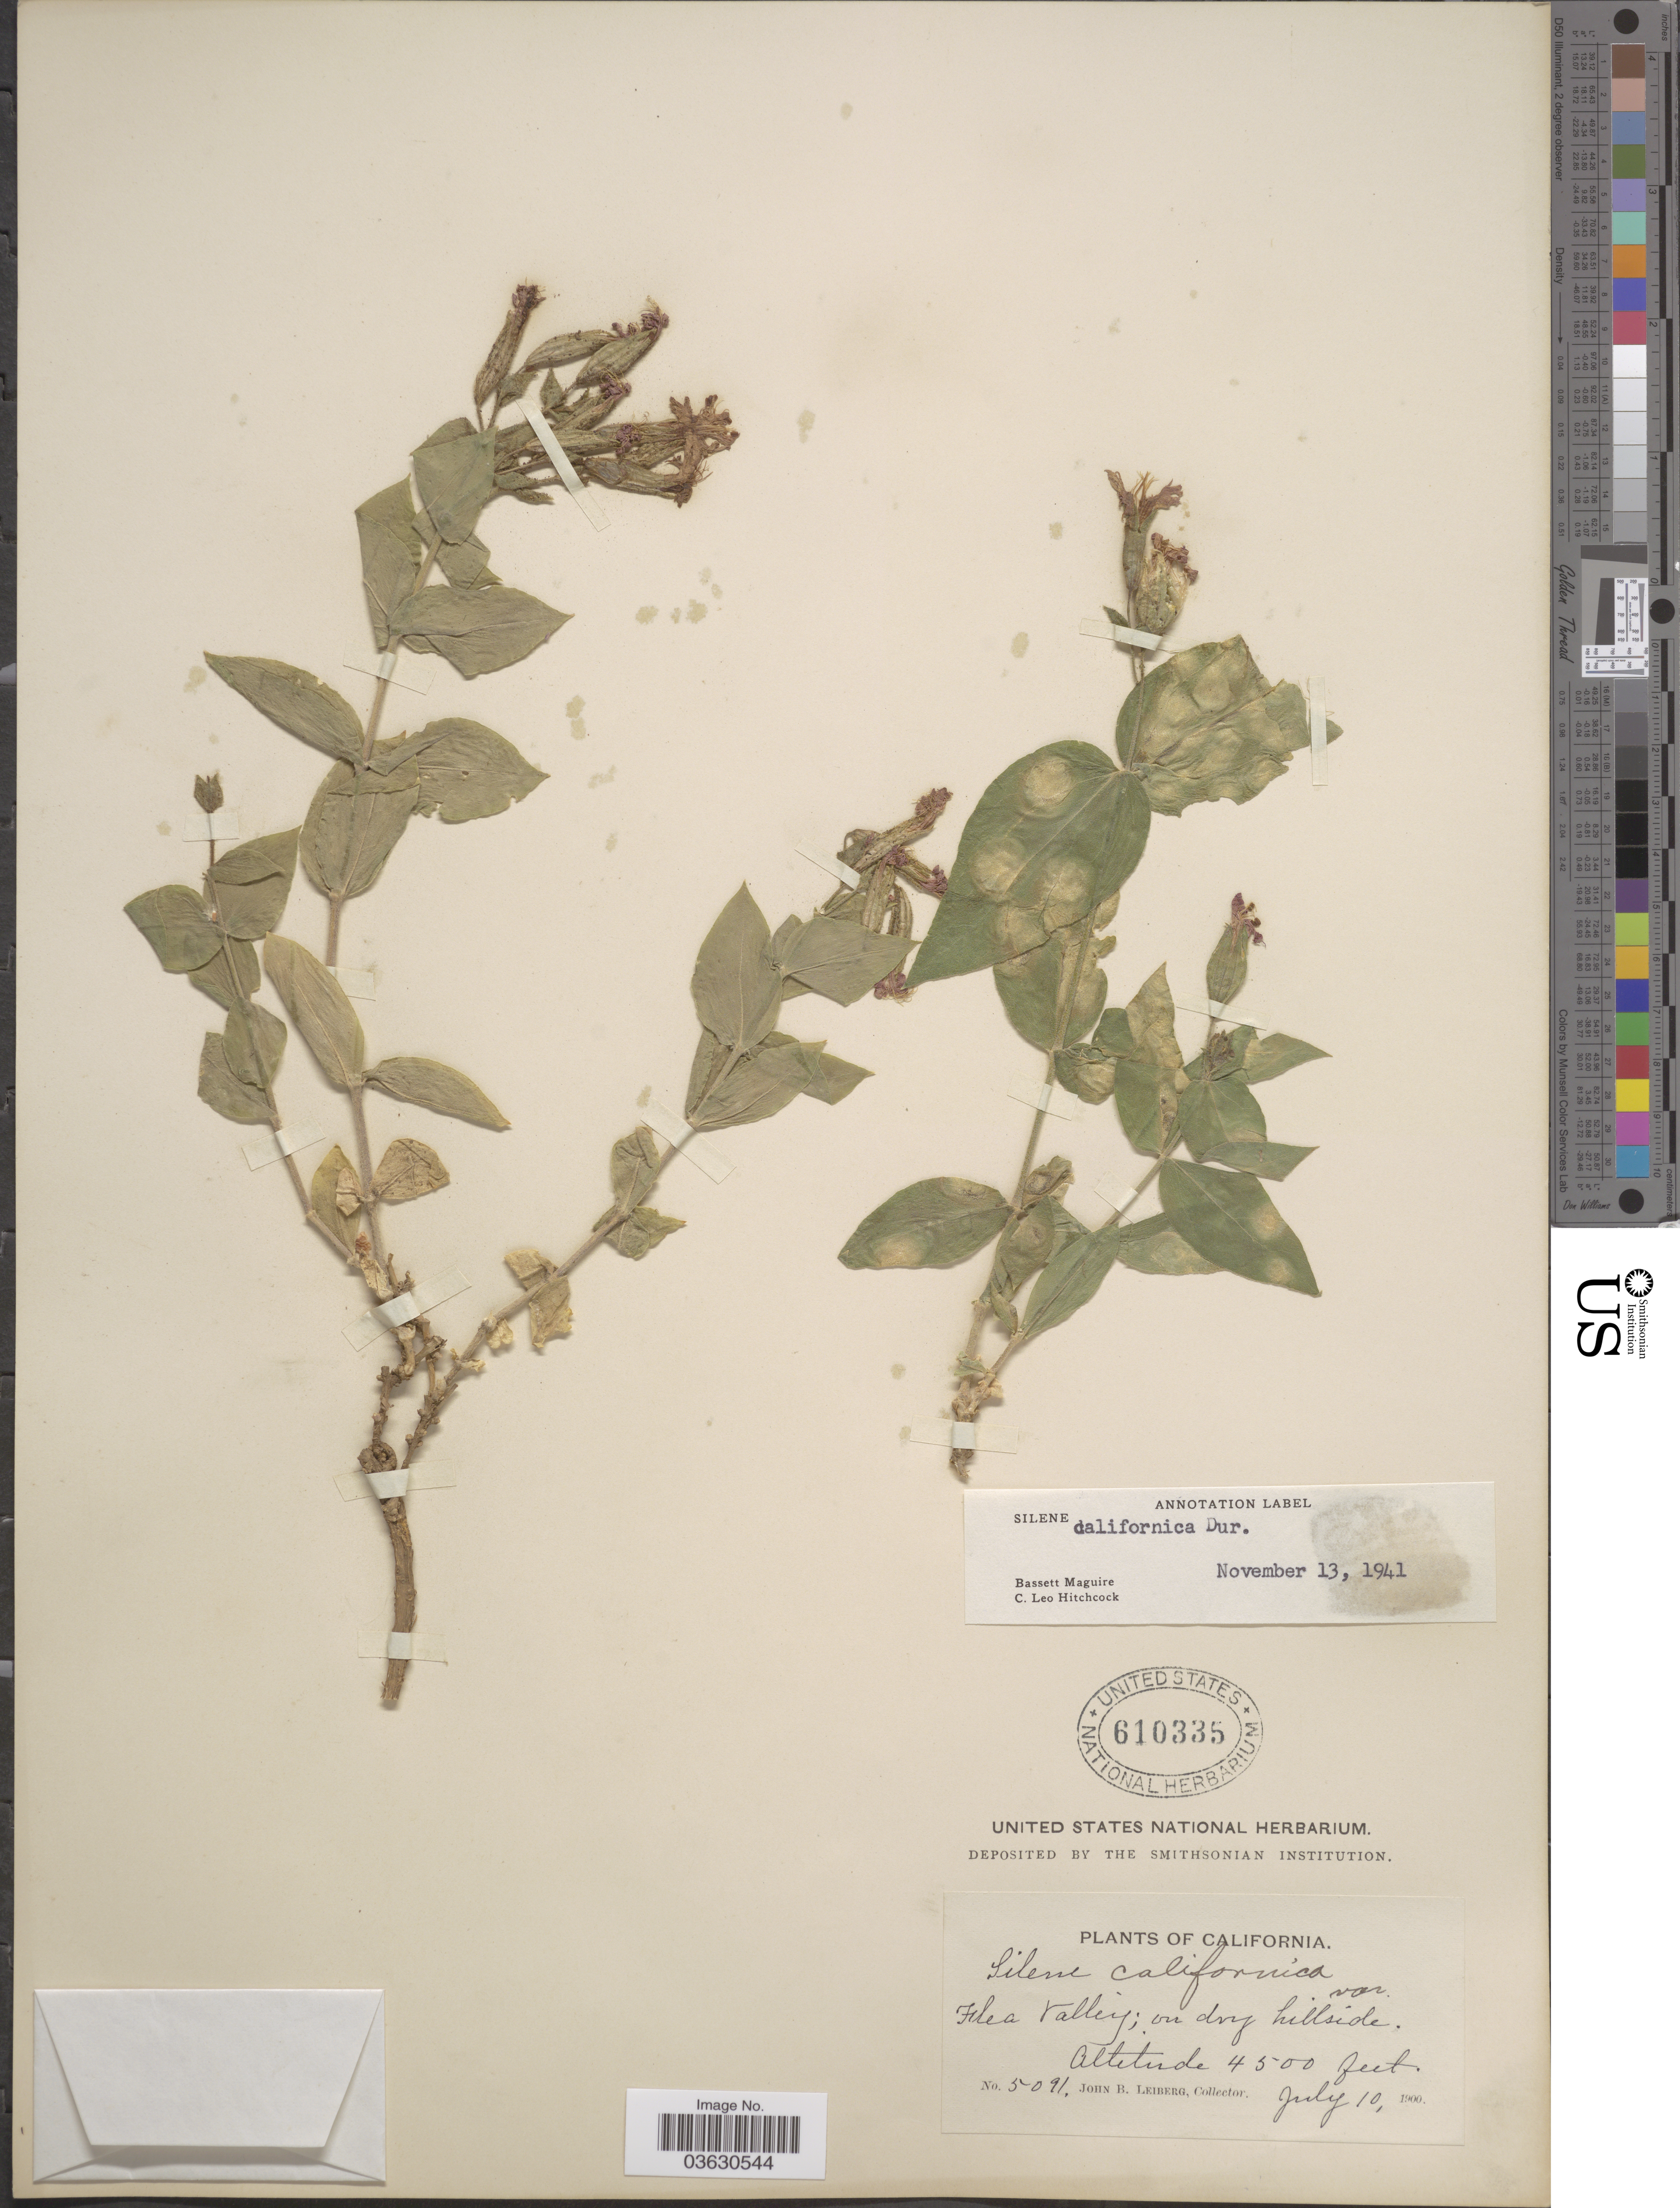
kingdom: Plantae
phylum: Tracheophyta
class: Magnoliopsida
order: Caryophyllales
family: Caryophyllaceae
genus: Silene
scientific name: Silene californica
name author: Durand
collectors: J. B. Leiberg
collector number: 5091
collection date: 1900-07-10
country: United States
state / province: California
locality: Flea Valley; on dry hillside.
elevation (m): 1372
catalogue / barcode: US 610335